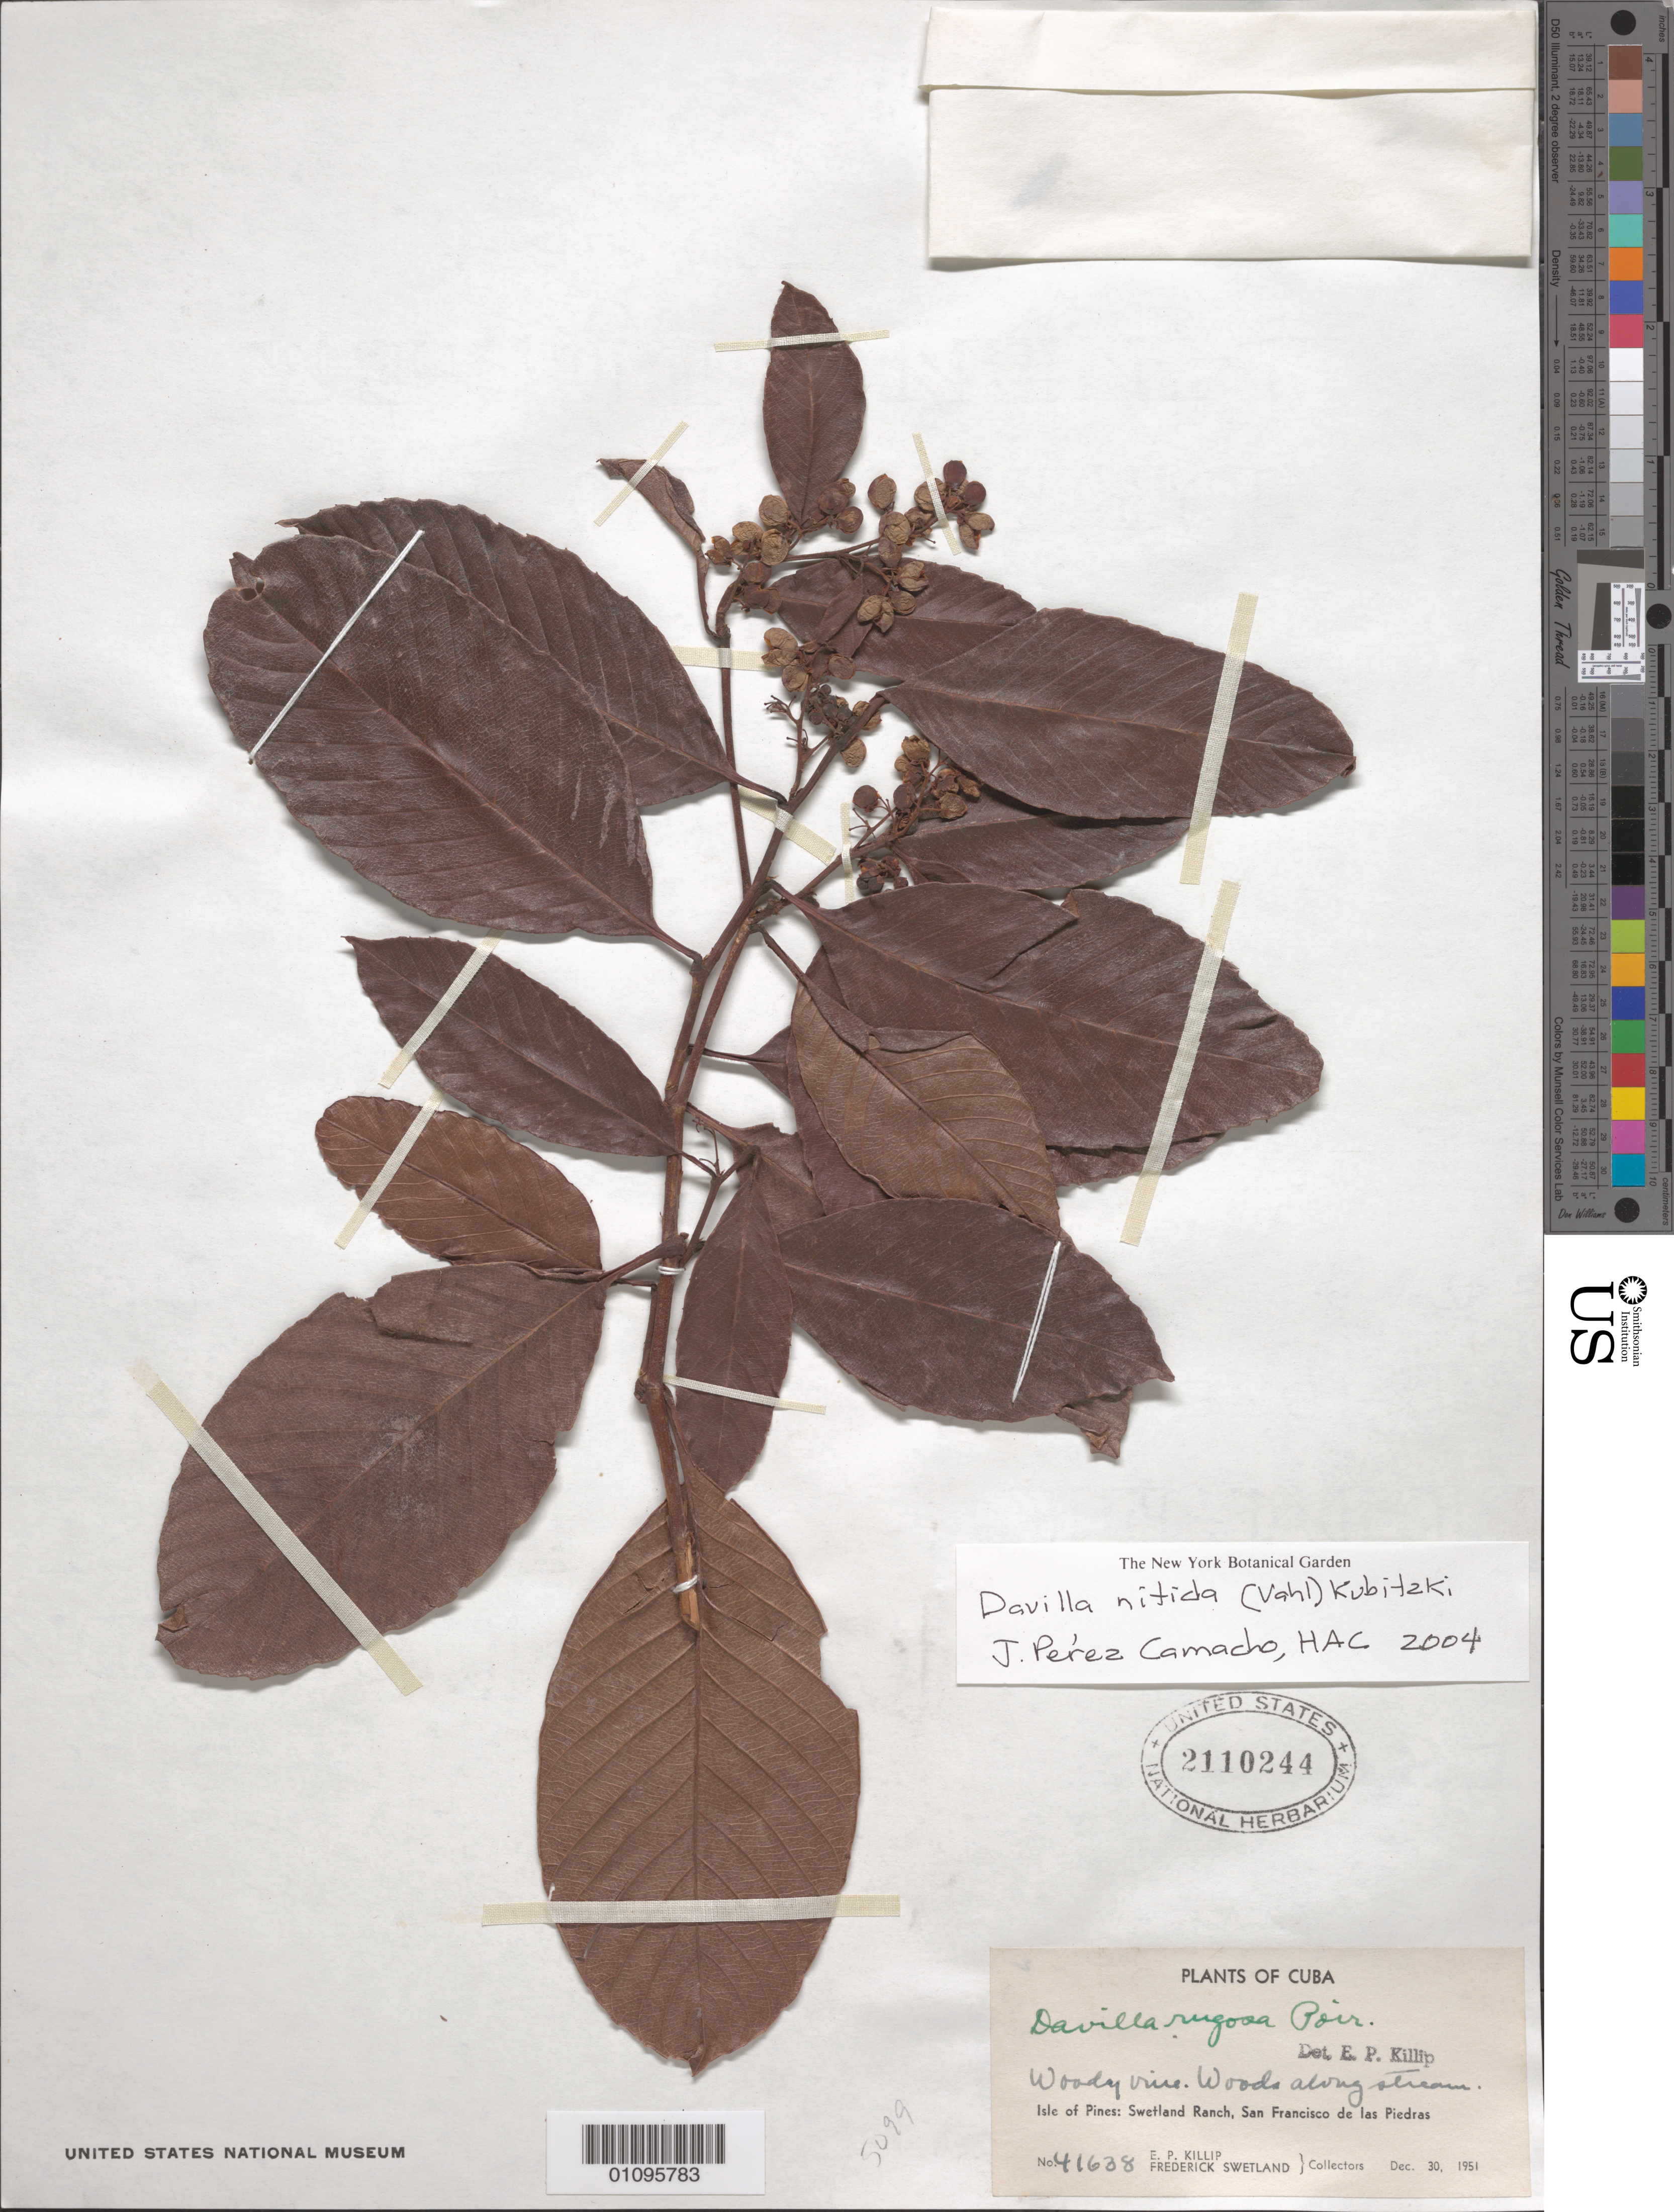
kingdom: Plantae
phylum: Tracheophyta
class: Magnoliopsida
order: Dilleniales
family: Dilleniaceae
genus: Davilla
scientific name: Davilla nitida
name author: (Vahl) Kubitzki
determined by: Peréz-Camacho, J.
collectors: E. P. Killip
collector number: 41638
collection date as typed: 30 Dec 1951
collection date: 1951-12-30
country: Cuba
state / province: Isla de La Juventud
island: Isla de la Juventud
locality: Swetland Ranch, San Francisco de las Piedras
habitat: Woods along stream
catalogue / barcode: US 2110244